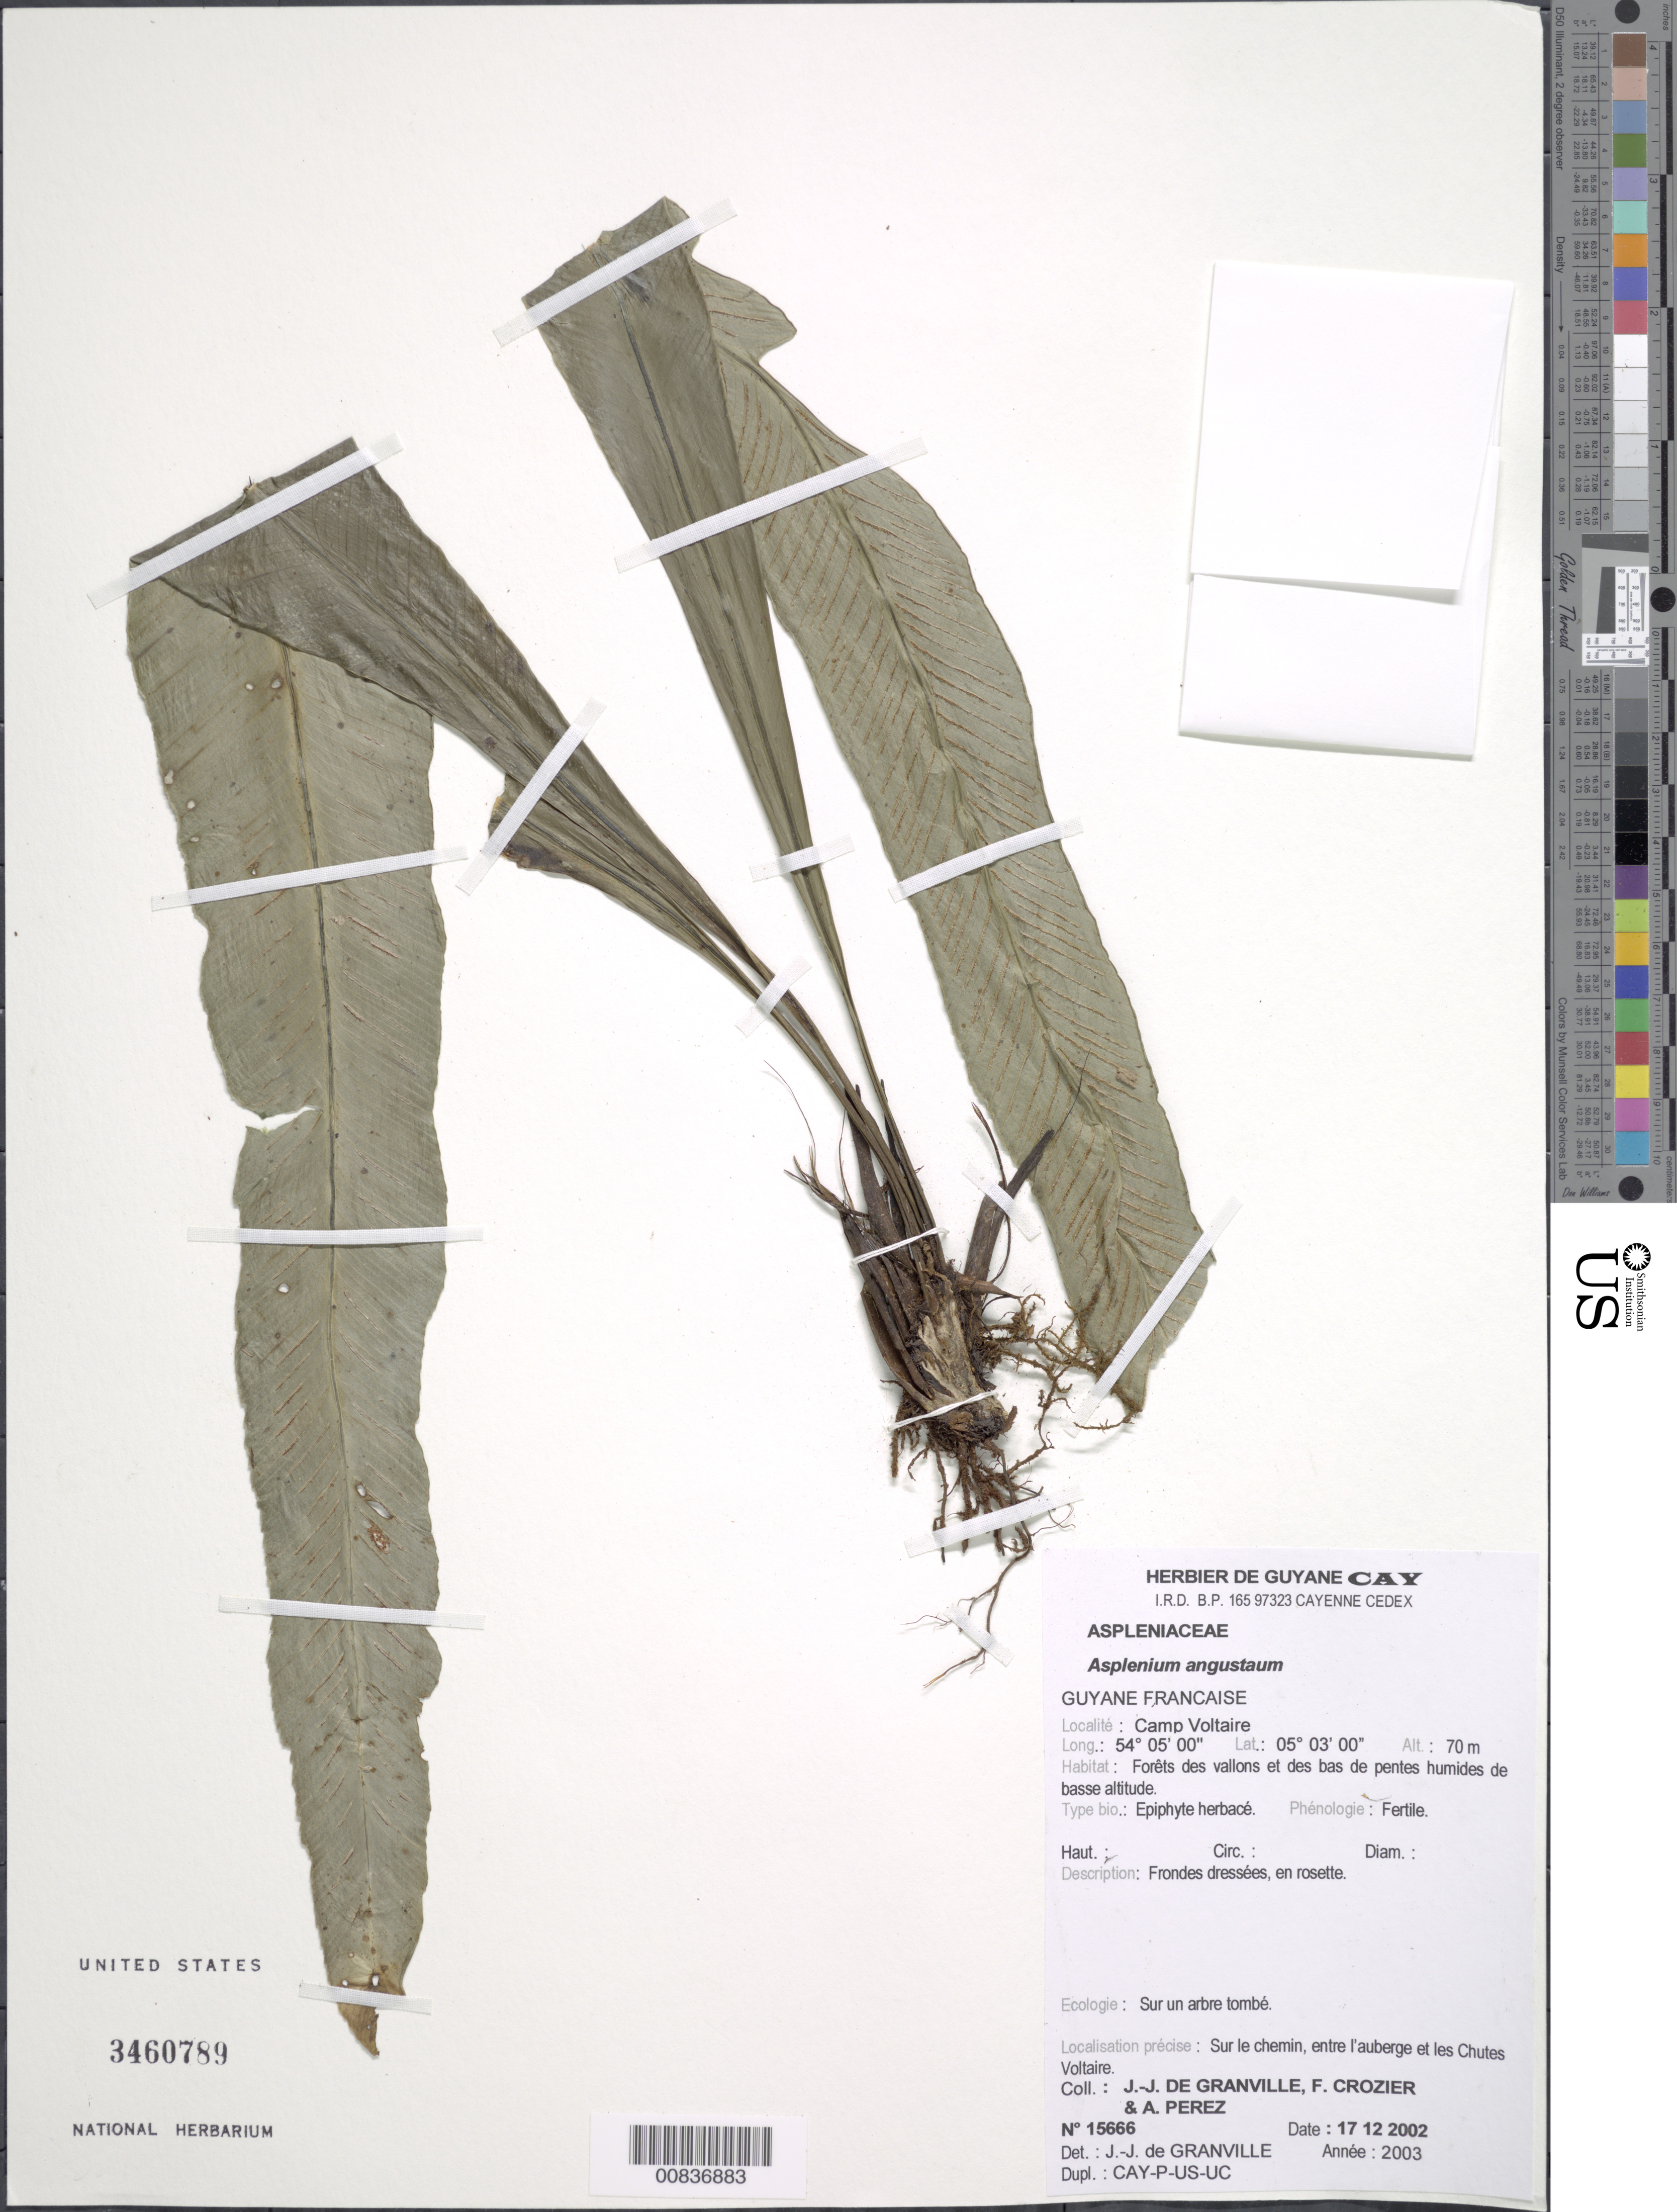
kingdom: Plantae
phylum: Tracheophyta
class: Polypodiopsida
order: Polypodiales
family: Aspleniaceae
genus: Asplenium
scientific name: Asplenium angustum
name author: Sw.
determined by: Granville, J. J. de, (CAY), Institut de Recherche pour le Developpement (IRD) (FRENCH GUIANA)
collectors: J.-J. de Granville, F. Crozier & A. Perez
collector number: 15666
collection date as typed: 17-Dec-02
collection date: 2002-12-17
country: French Guiana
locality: Camp Voltaire, Bassin de la Mana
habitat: Forêts des vallons et des bas de pentes humides de basse altitude. Sur un arbre tombé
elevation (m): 70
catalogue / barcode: US 3460789